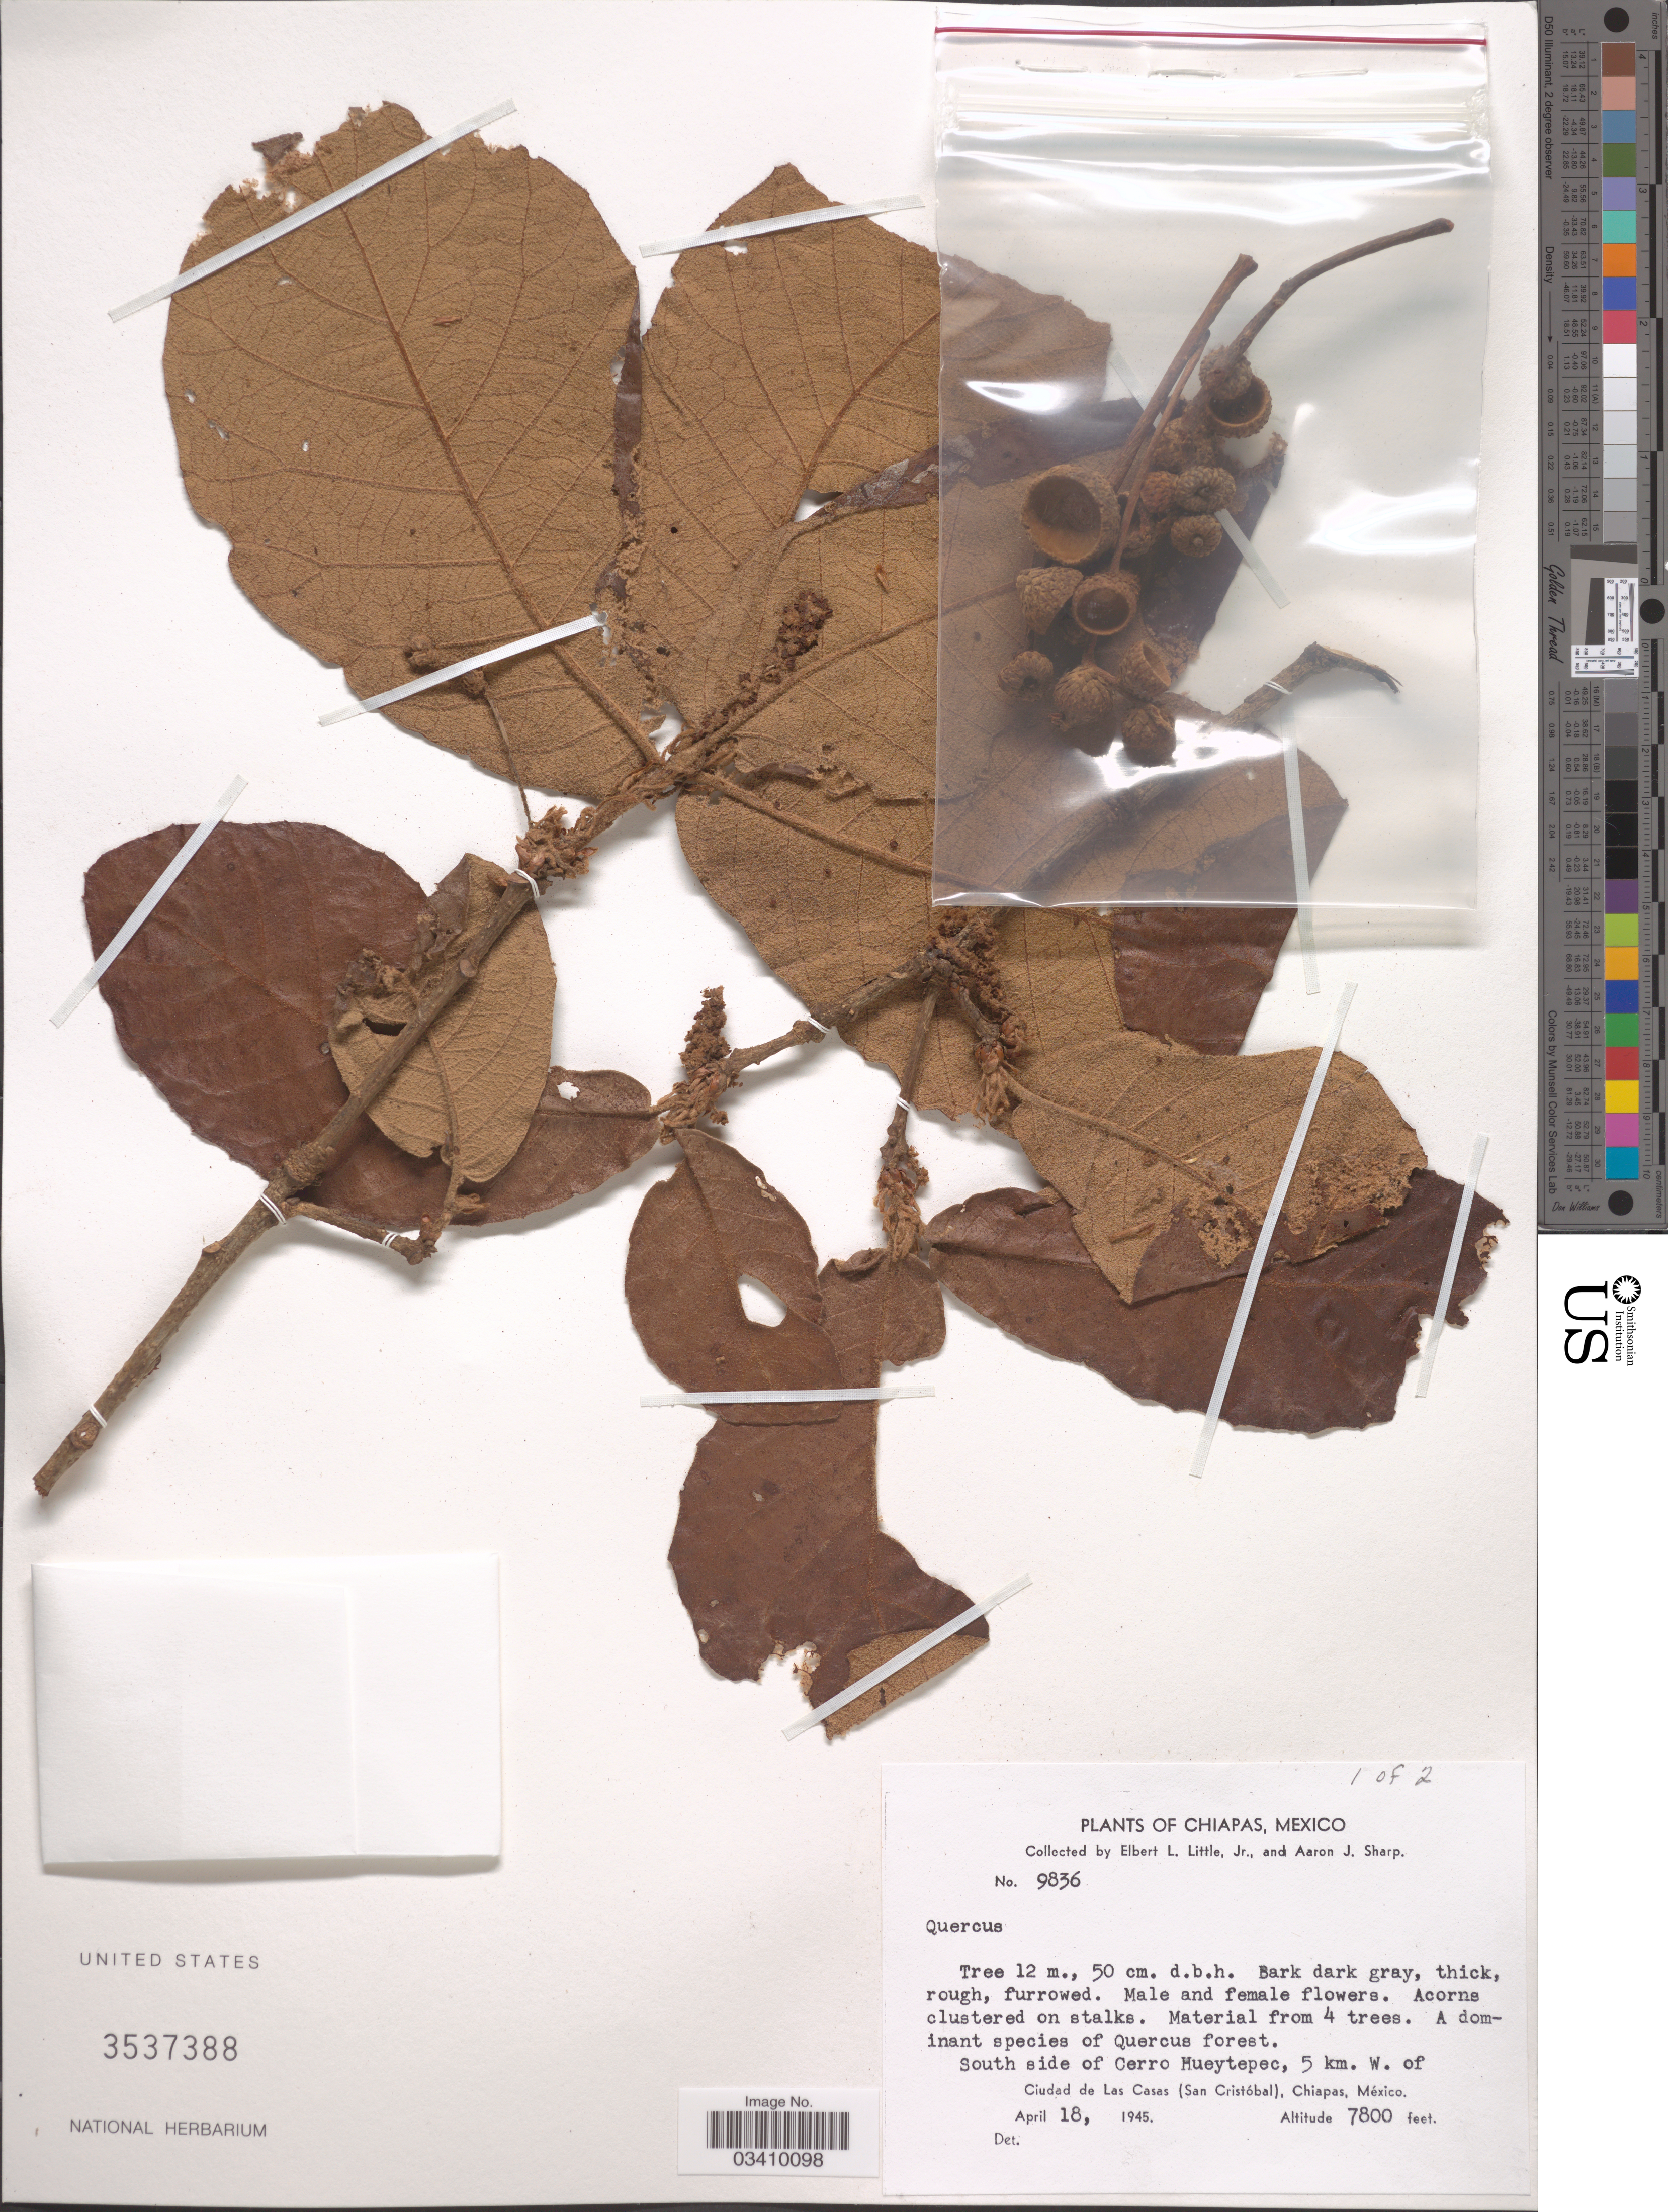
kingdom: Plantae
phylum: Tracheophyta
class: Magnoliopsida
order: Fagales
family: Fagaceae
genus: Quercus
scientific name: Quercus sp.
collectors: E. L. Little & Mrs A. J. Sharp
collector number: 9836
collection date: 1948-04-18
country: Mexico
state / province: Chiapas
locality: South side of Cerro Hueytepec, 5 km. W. of Ciudad de Las Casas (San Cristóbal).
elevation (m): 2377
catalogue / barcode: US 3537388